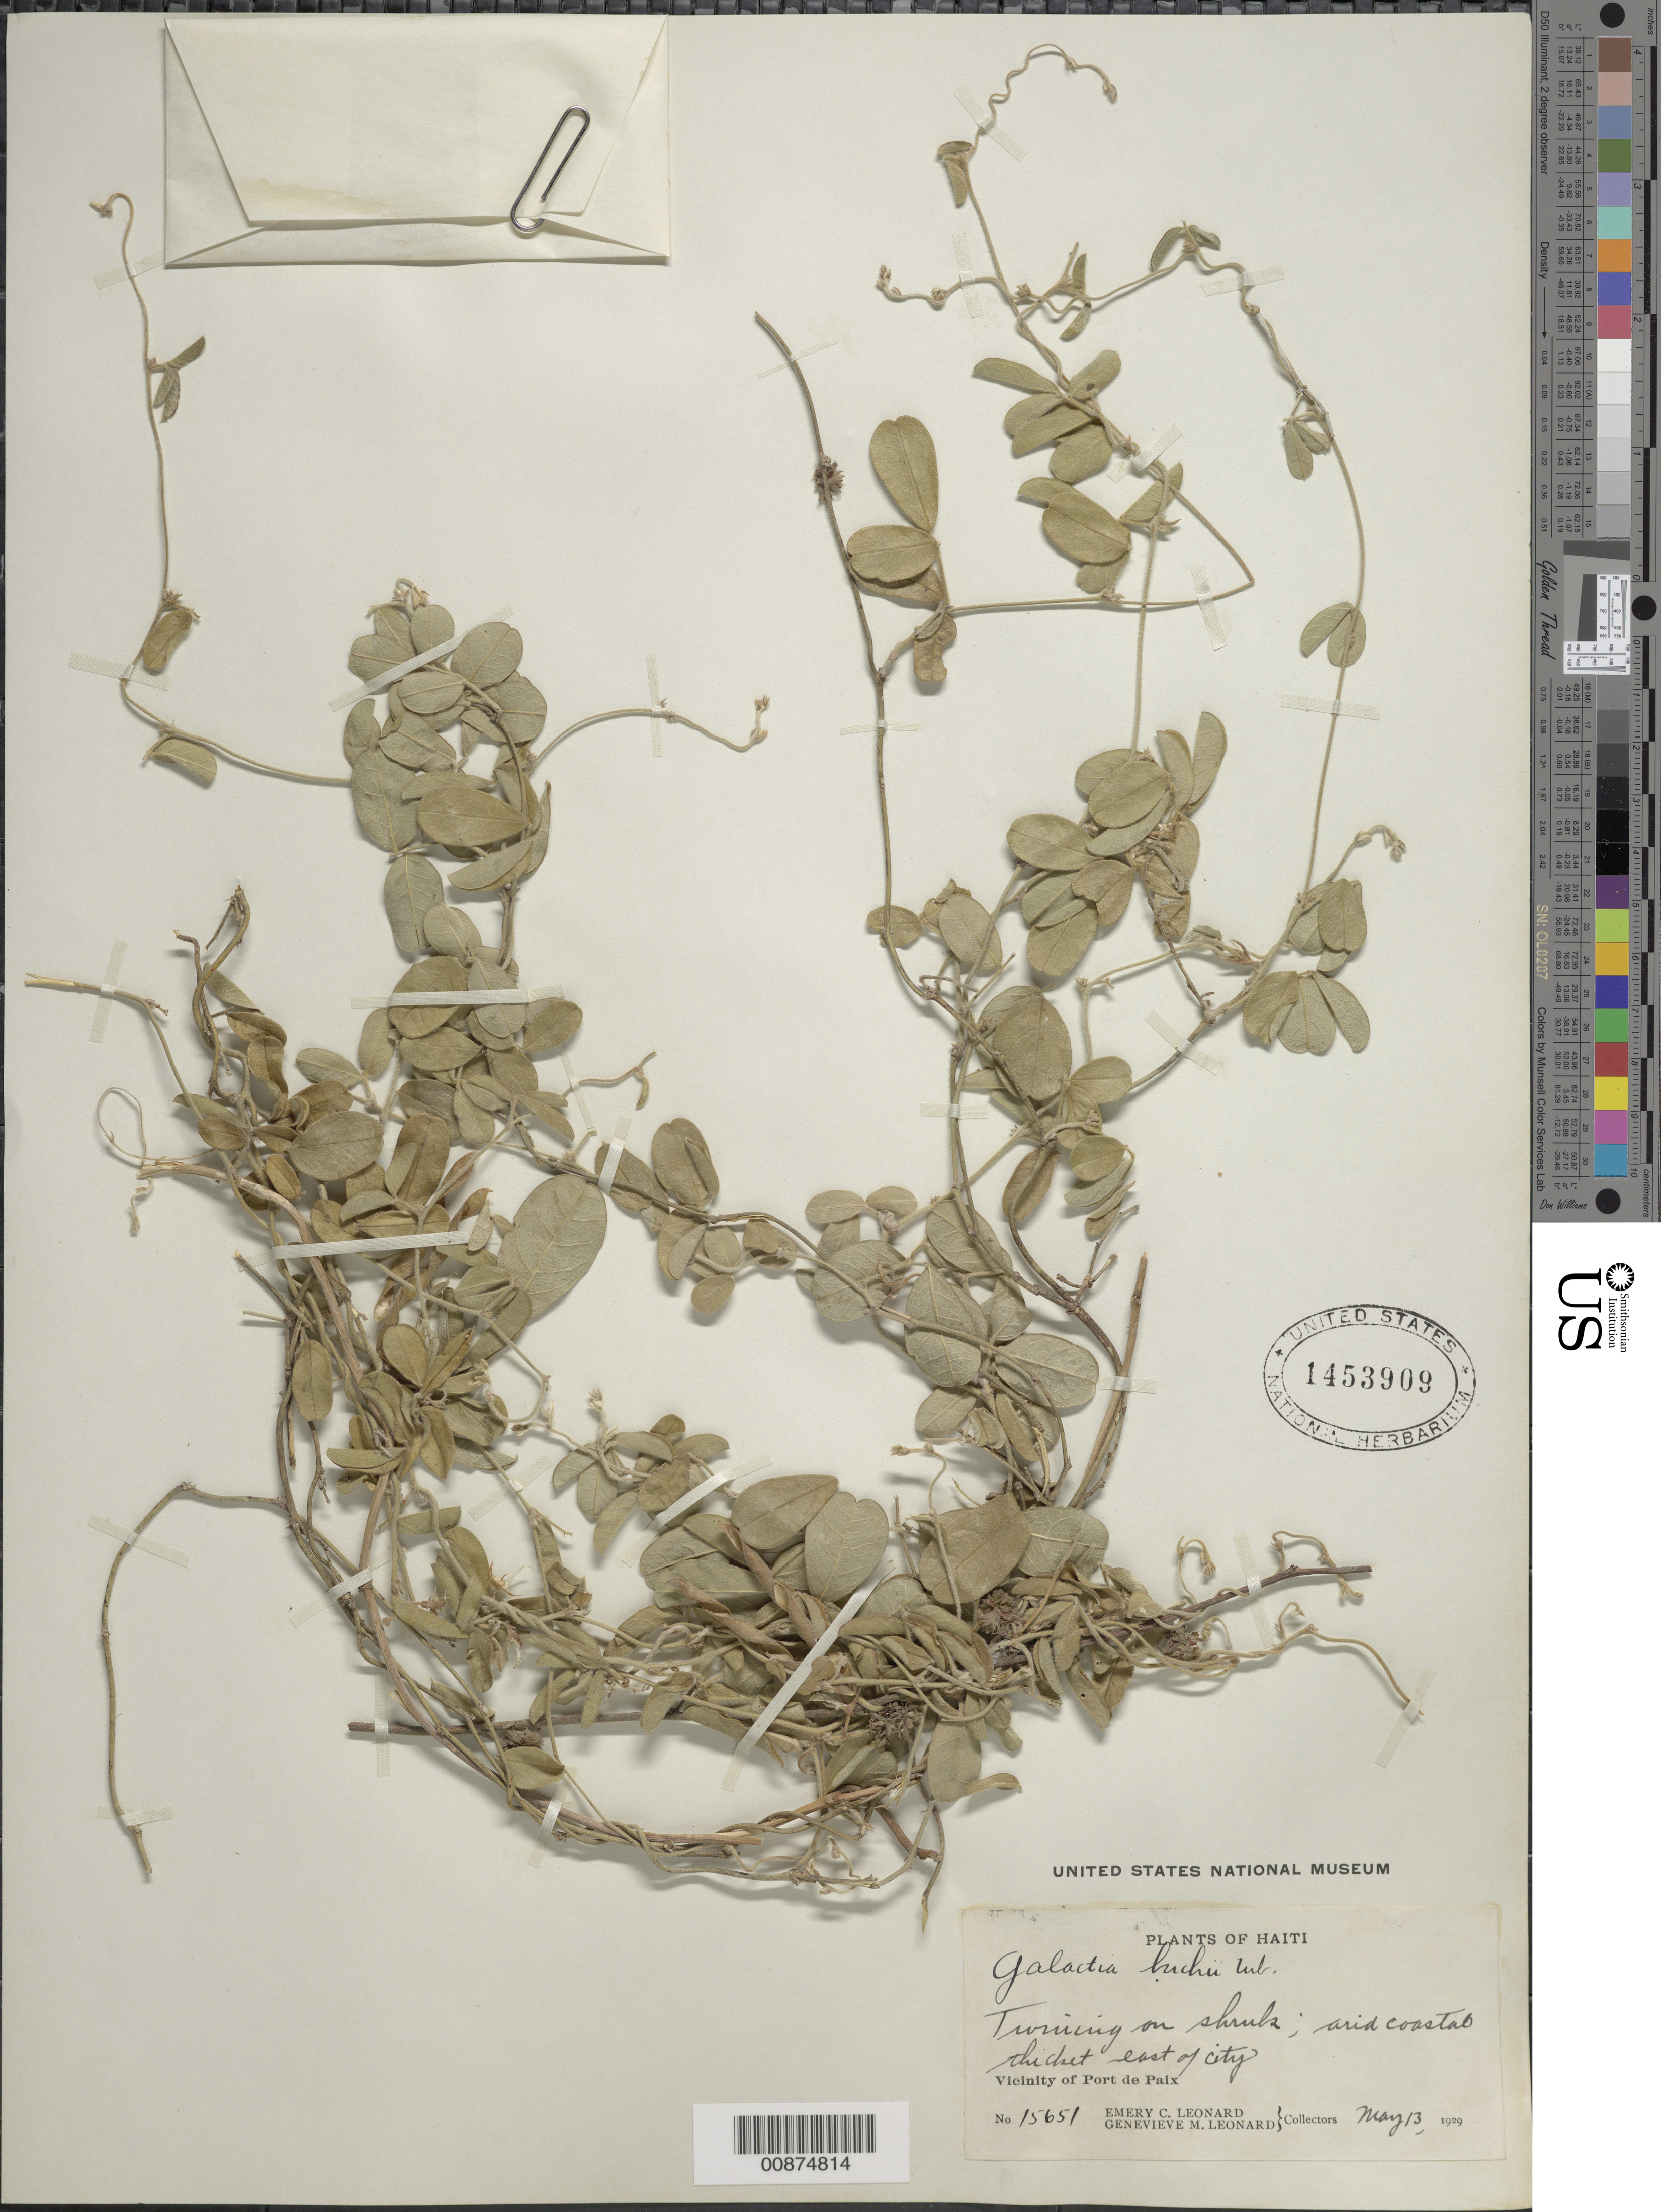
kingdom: Plantae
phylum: Tracheophyta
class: Magnoliopsida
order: Fabales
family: Fabaceae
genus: Galactia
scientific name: Galactia buchii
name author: Urb.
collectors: E. C. Leonard & G. M. Leonard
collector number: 15651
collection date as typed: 13 May 1929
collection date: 1929-05-13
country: Haiti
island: Hispaniola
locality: Vicinity of Port de Paix. East of city.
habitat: Twining on shrubs; arid coastal thicket.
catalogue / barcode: US 1453909